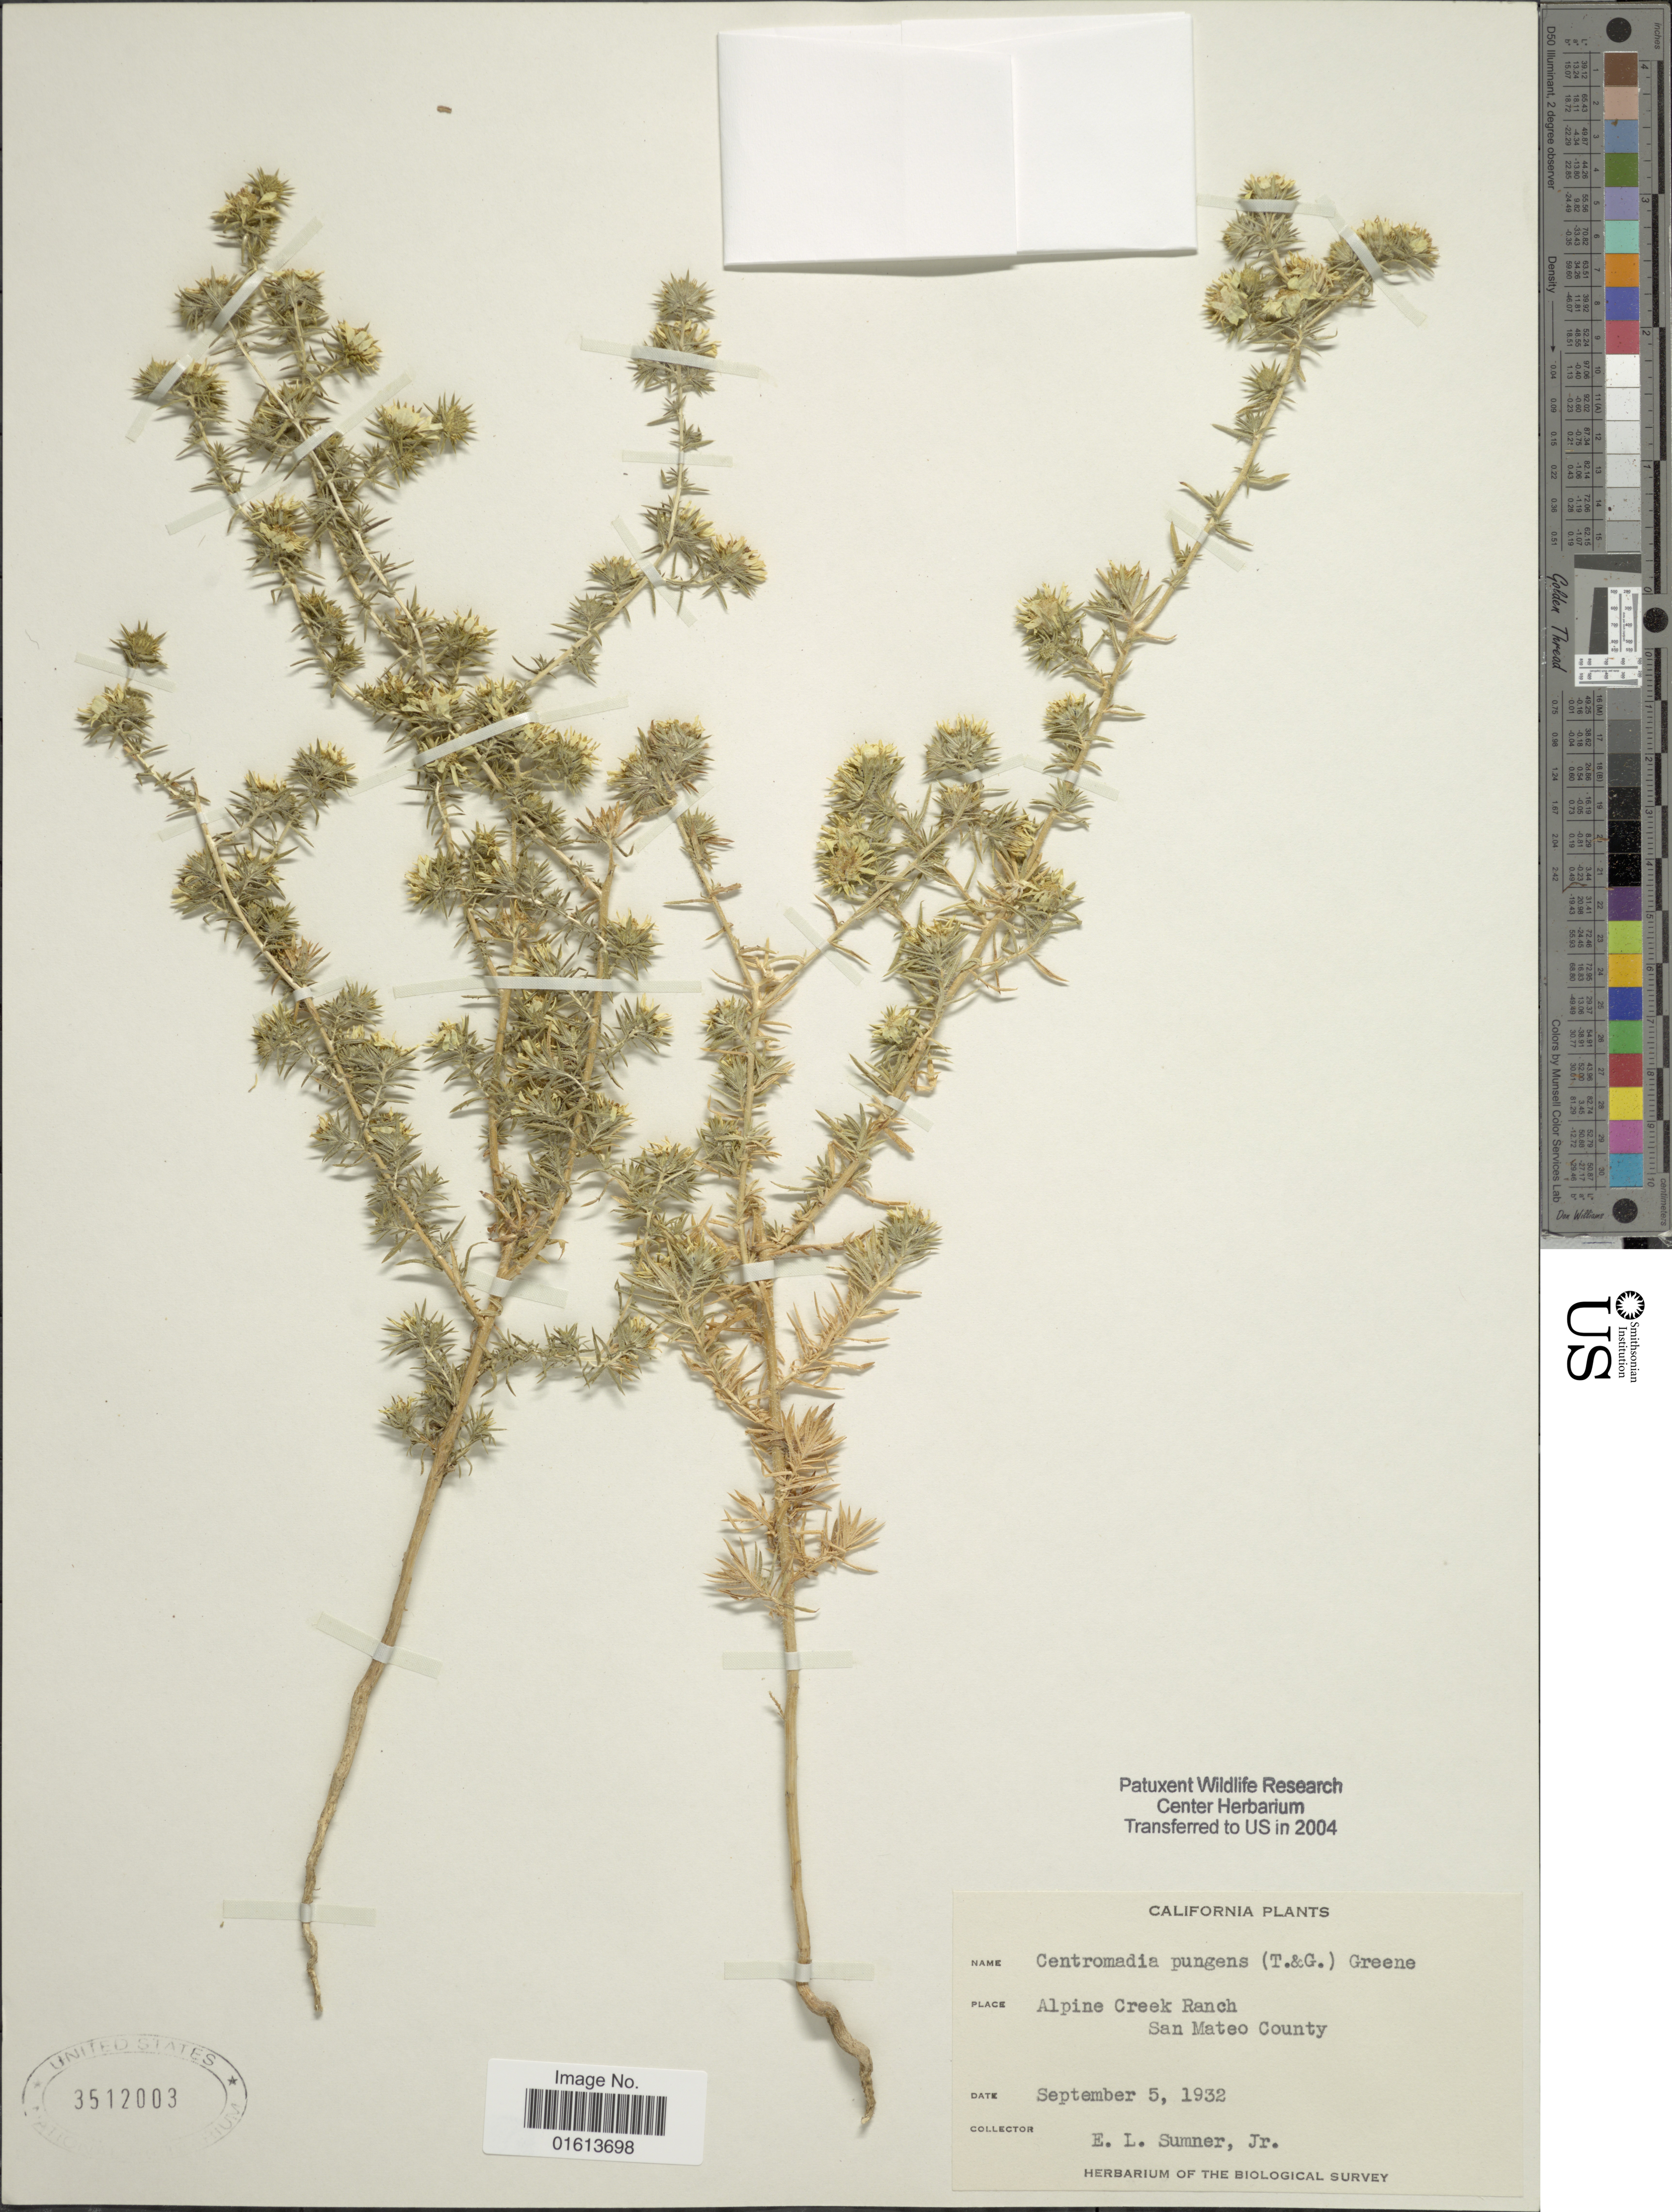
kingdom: Plantae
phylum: Tracheophyta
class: Magnoliopsida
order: Asterales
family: Asteraceae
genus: Hemizonia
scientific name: Hemizonia pungens subsp. laevis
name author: D.D. Keck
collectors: E. Sumner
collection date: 1932-09-05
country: United States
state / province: California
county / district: San Mateo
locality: California. Alpine Creek Ranch. San Mateo County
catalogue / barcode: US 3512003